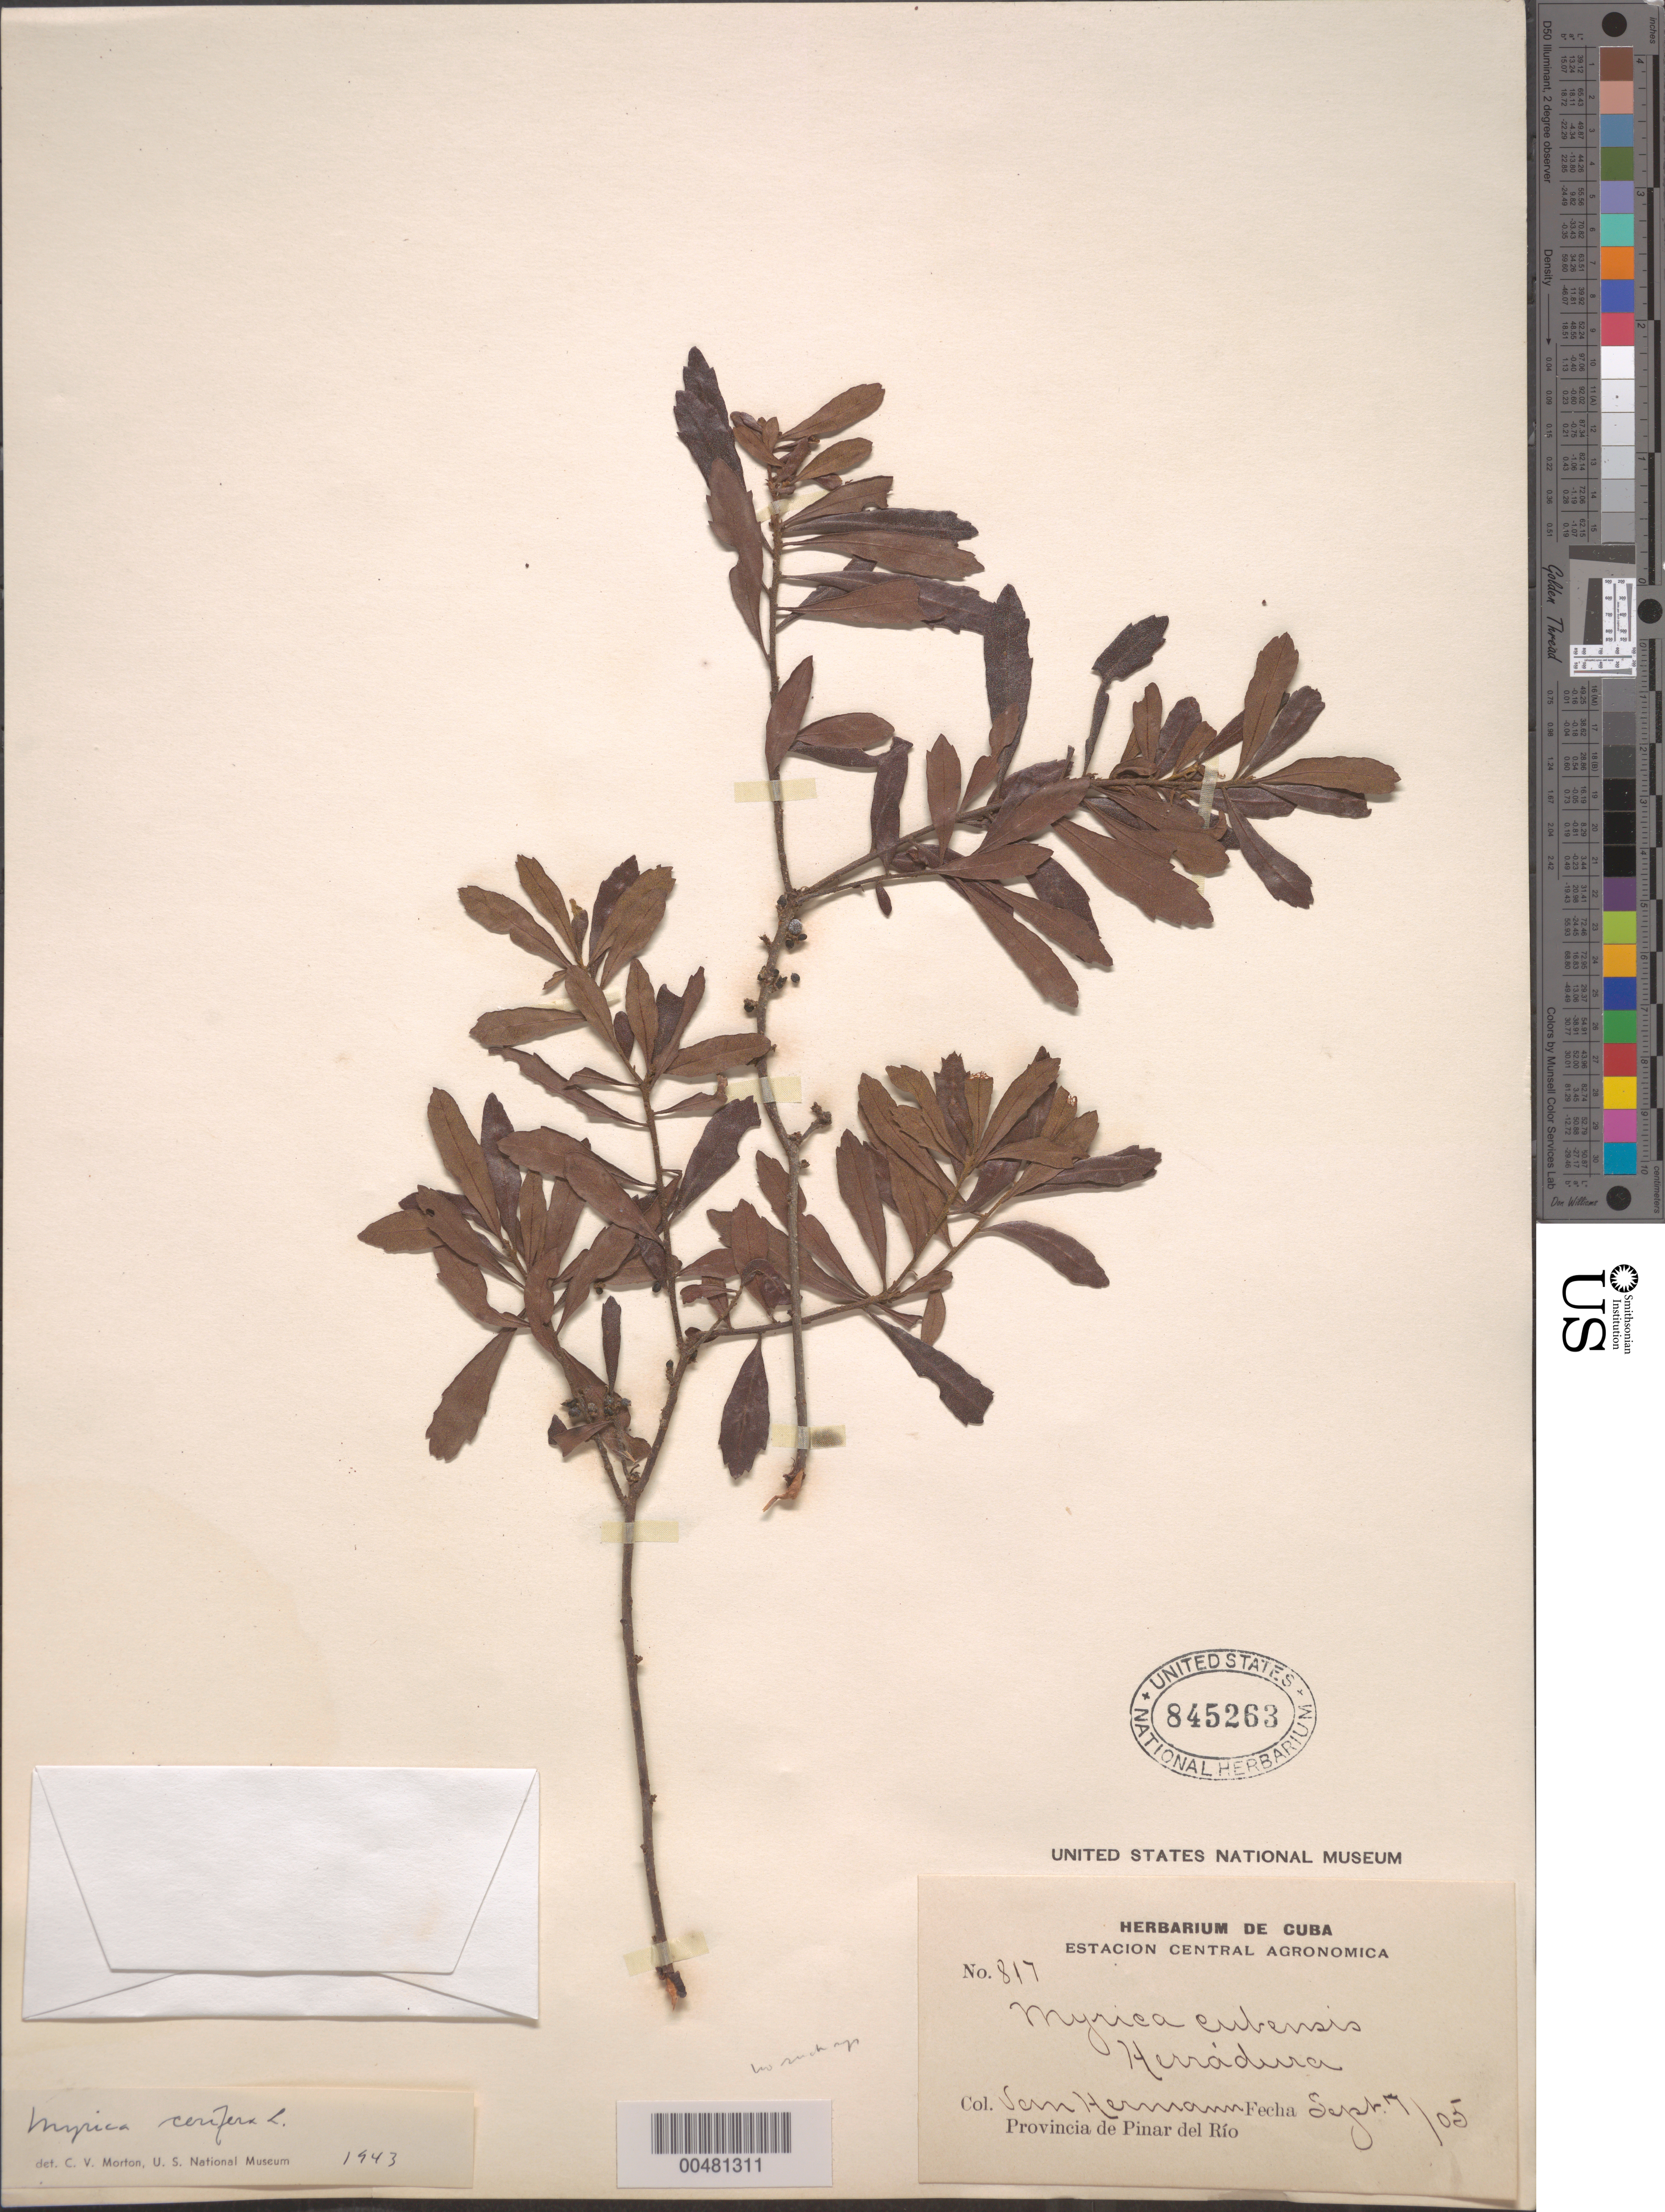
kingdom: Plantae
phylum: Tracheophyta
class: Magnoliopsida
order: Fagales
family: Myricaceae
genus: Morella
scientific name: Morella cerifera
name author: (L.) Small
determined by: Strong, M. T., (US), Smithsonian Institution - National Museum of Natural History (UNITED STATES)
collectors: H. A. Van Hermann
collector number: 817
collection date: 1905-09-07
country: Cuba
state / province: Pinar del Rio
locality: Herradura.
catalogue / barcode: US 845263